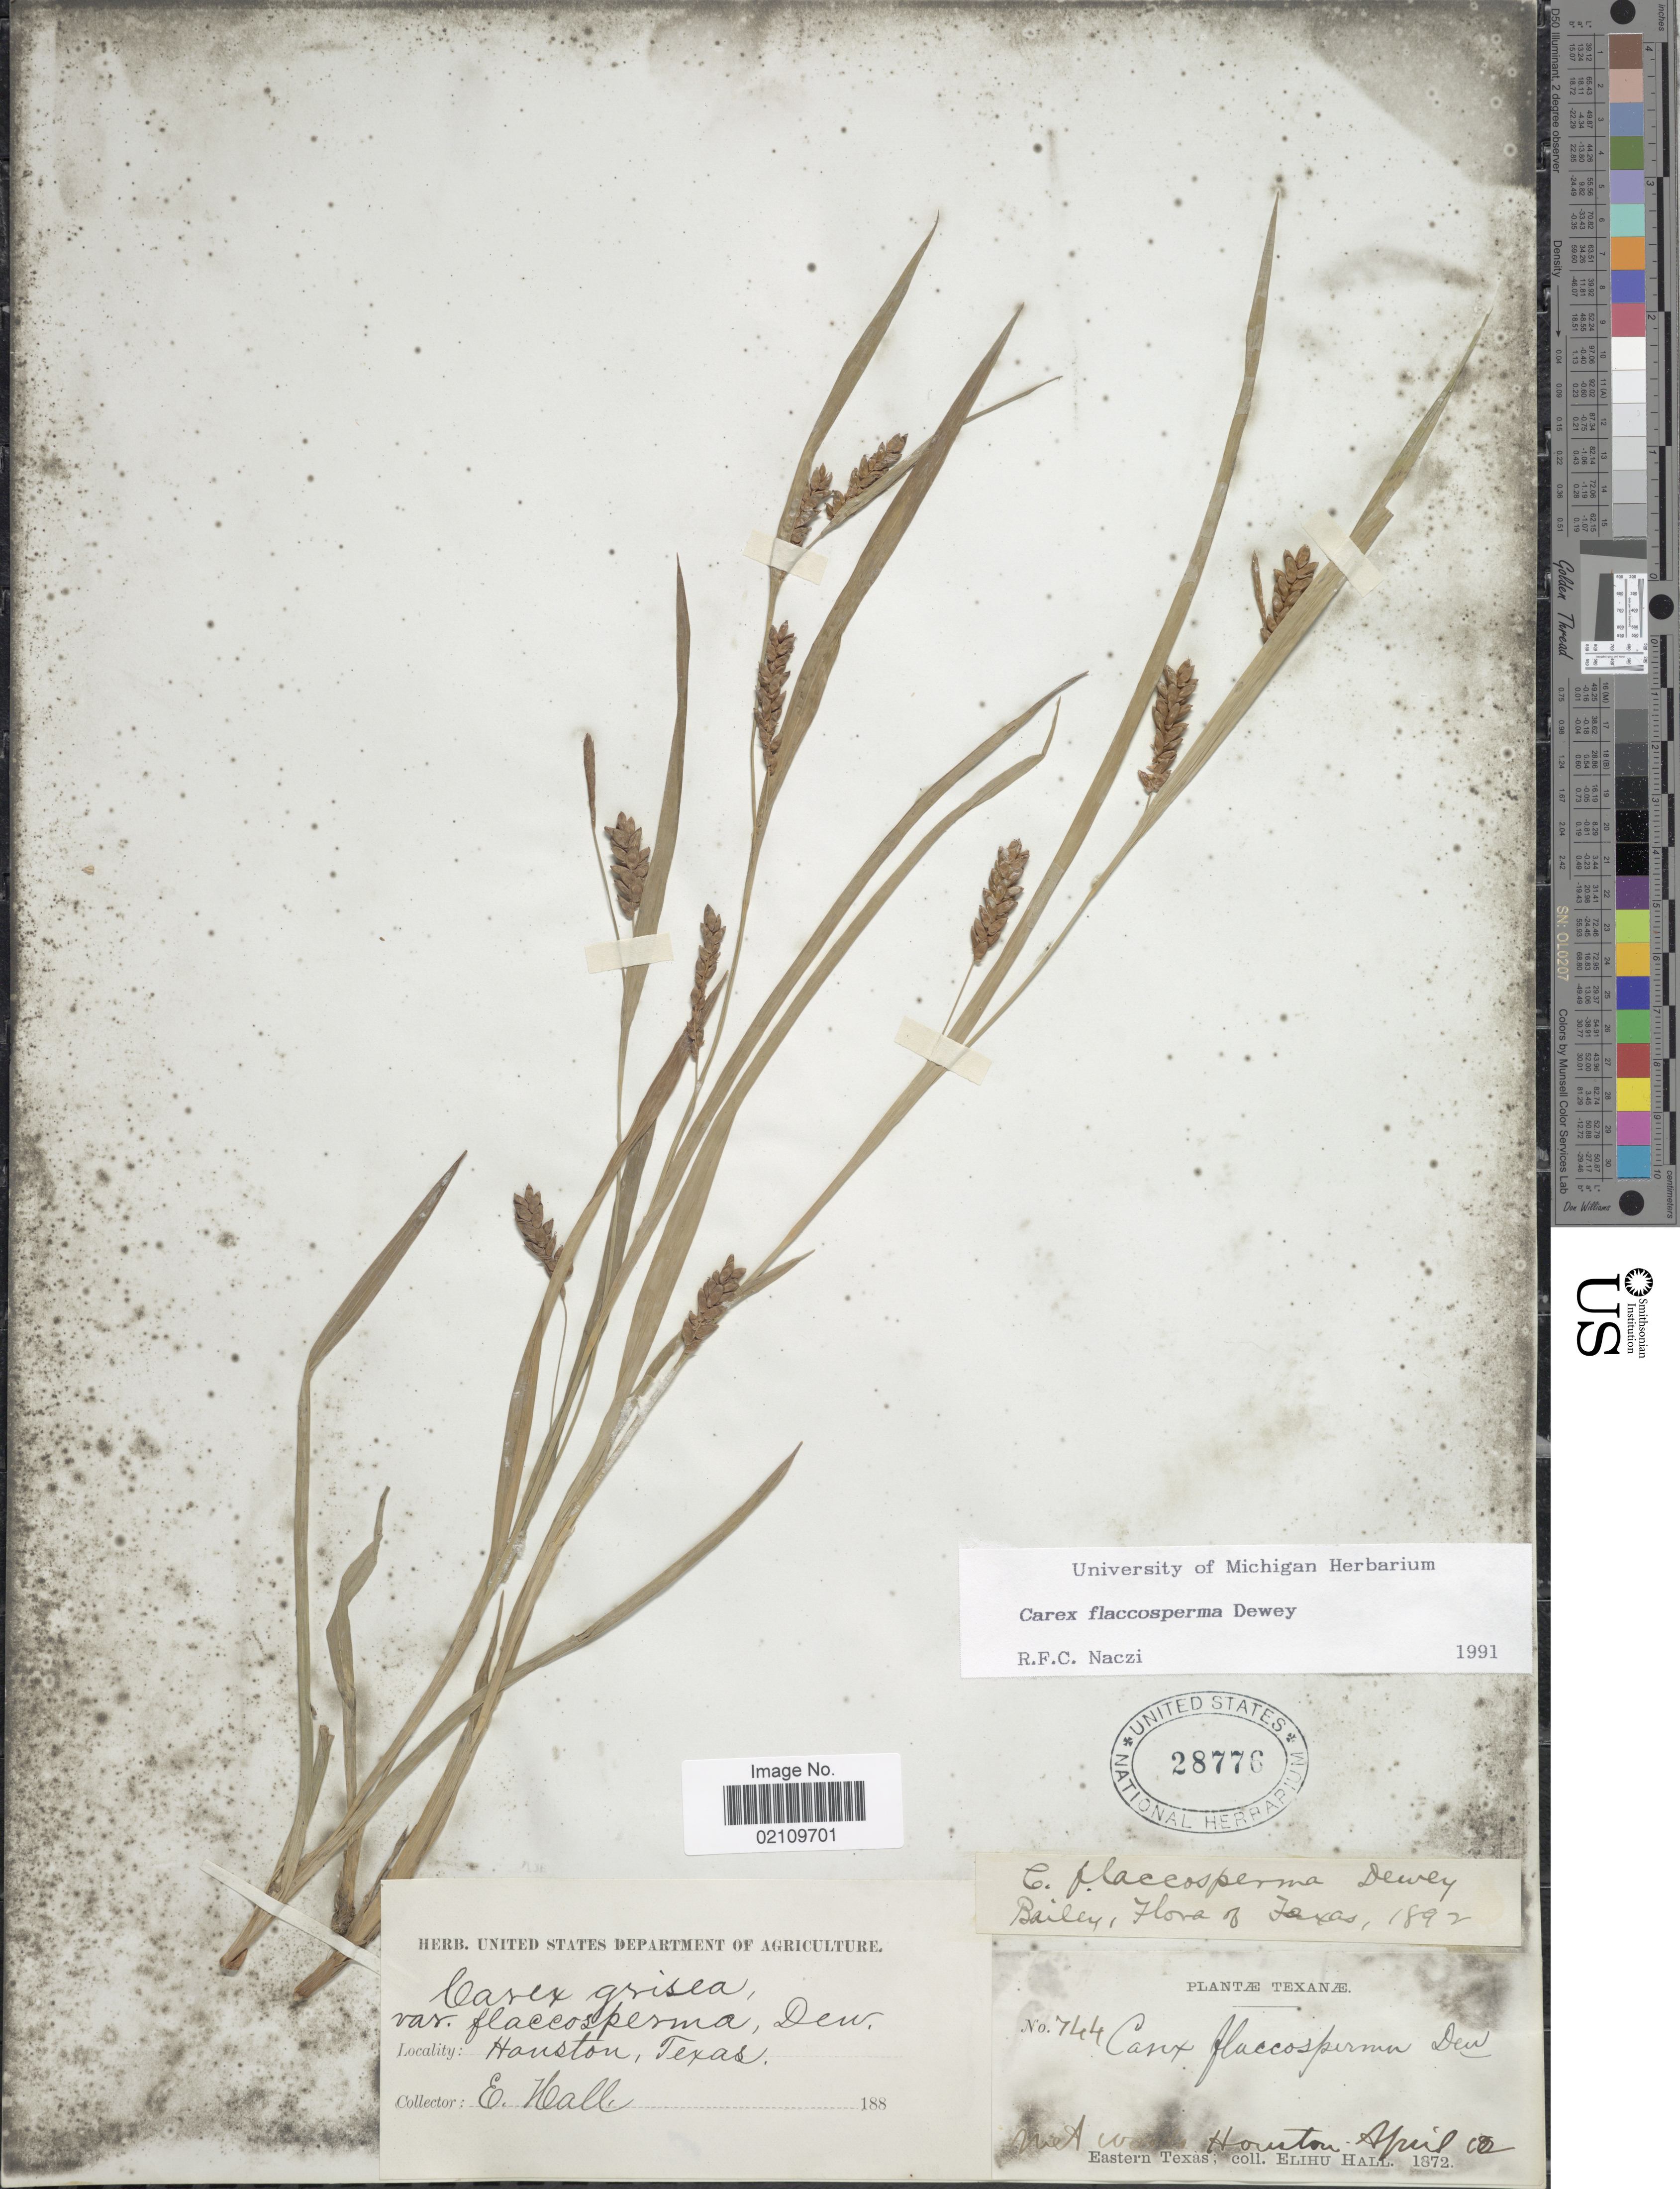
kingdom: Plantae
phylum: Tracheophyta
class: Liliopsida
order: Poales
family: Cyperaceae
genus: Carex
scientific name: Carex flaccosperma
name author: Dewey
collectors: E. Hall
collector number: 744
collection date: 1872-04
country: United States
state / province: Texas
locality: Houston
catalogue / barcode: US 28776